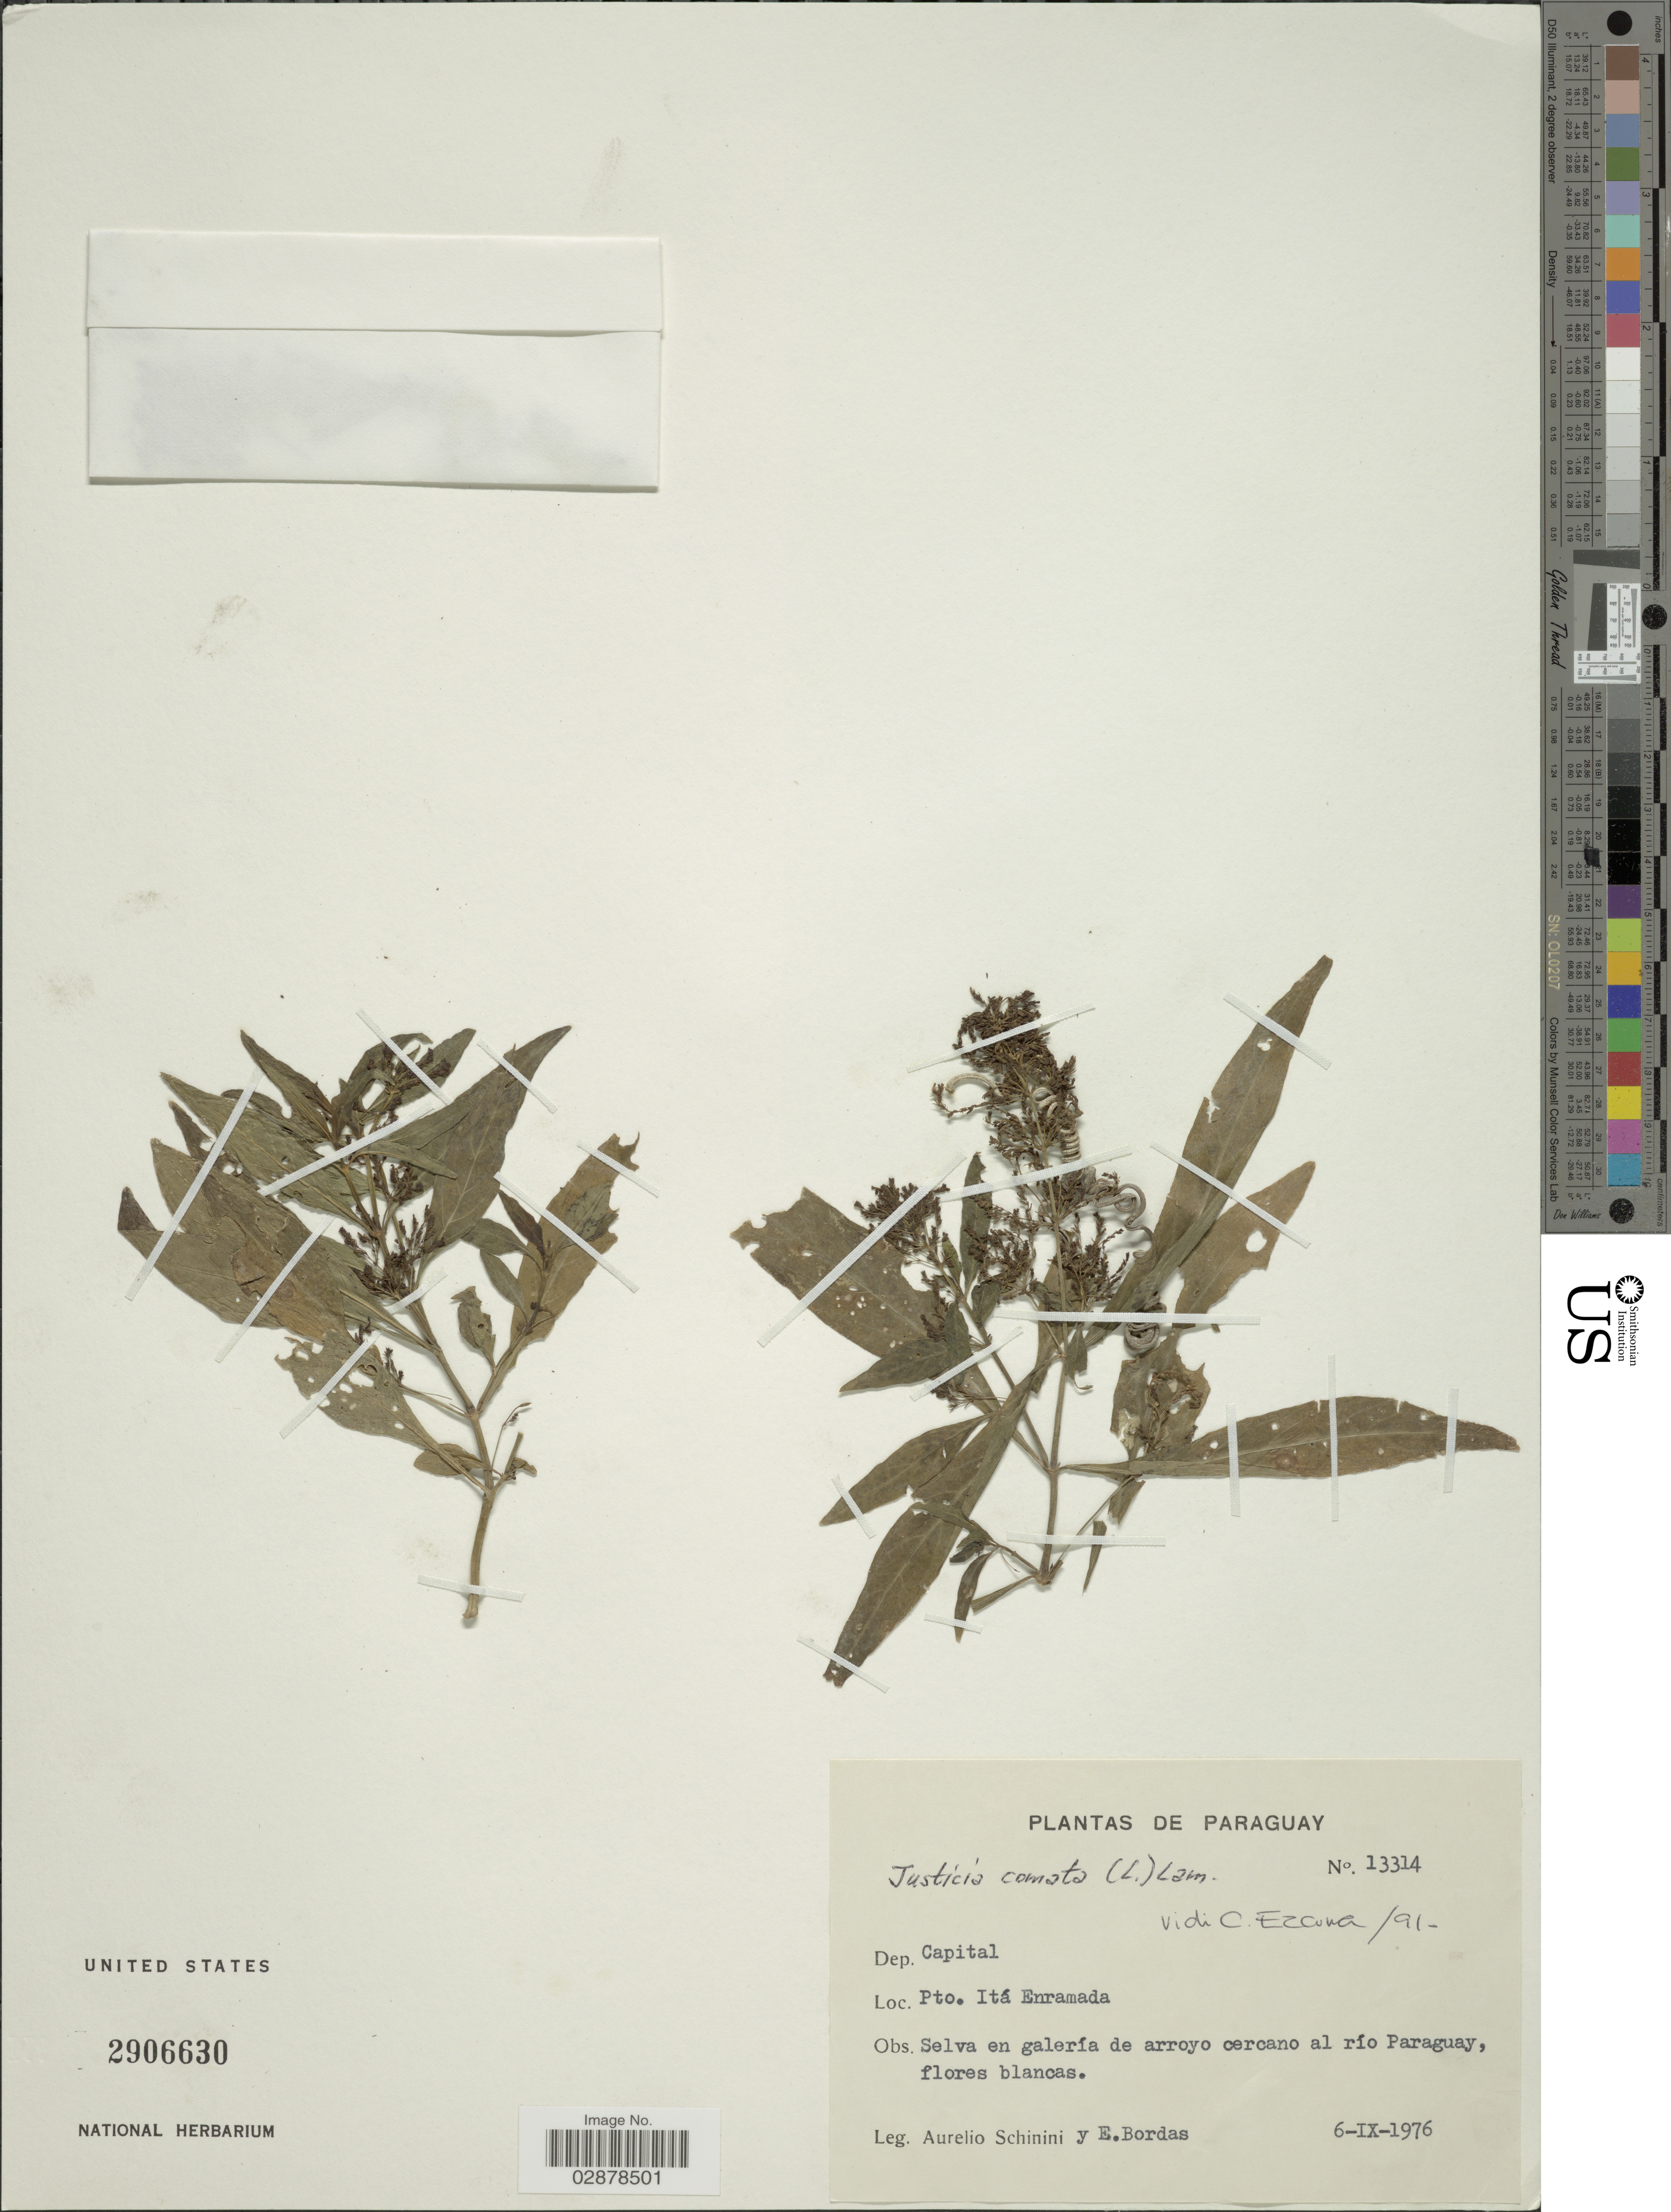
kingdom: Plantae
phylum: Tracheophyta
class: Magnoliopsida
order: Lamiales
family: Acanthaceae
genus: Justicia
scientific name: Justicia comata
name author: (L.) Lam.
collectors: A. Schinini & E. Bordas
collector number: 13314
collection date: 1976-09-06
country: Paraguay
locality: Dep. Capital. Pto. Itá Enramada. Selva en galería de arroyo cercano al río Paraguay.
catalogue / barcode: US 2906630